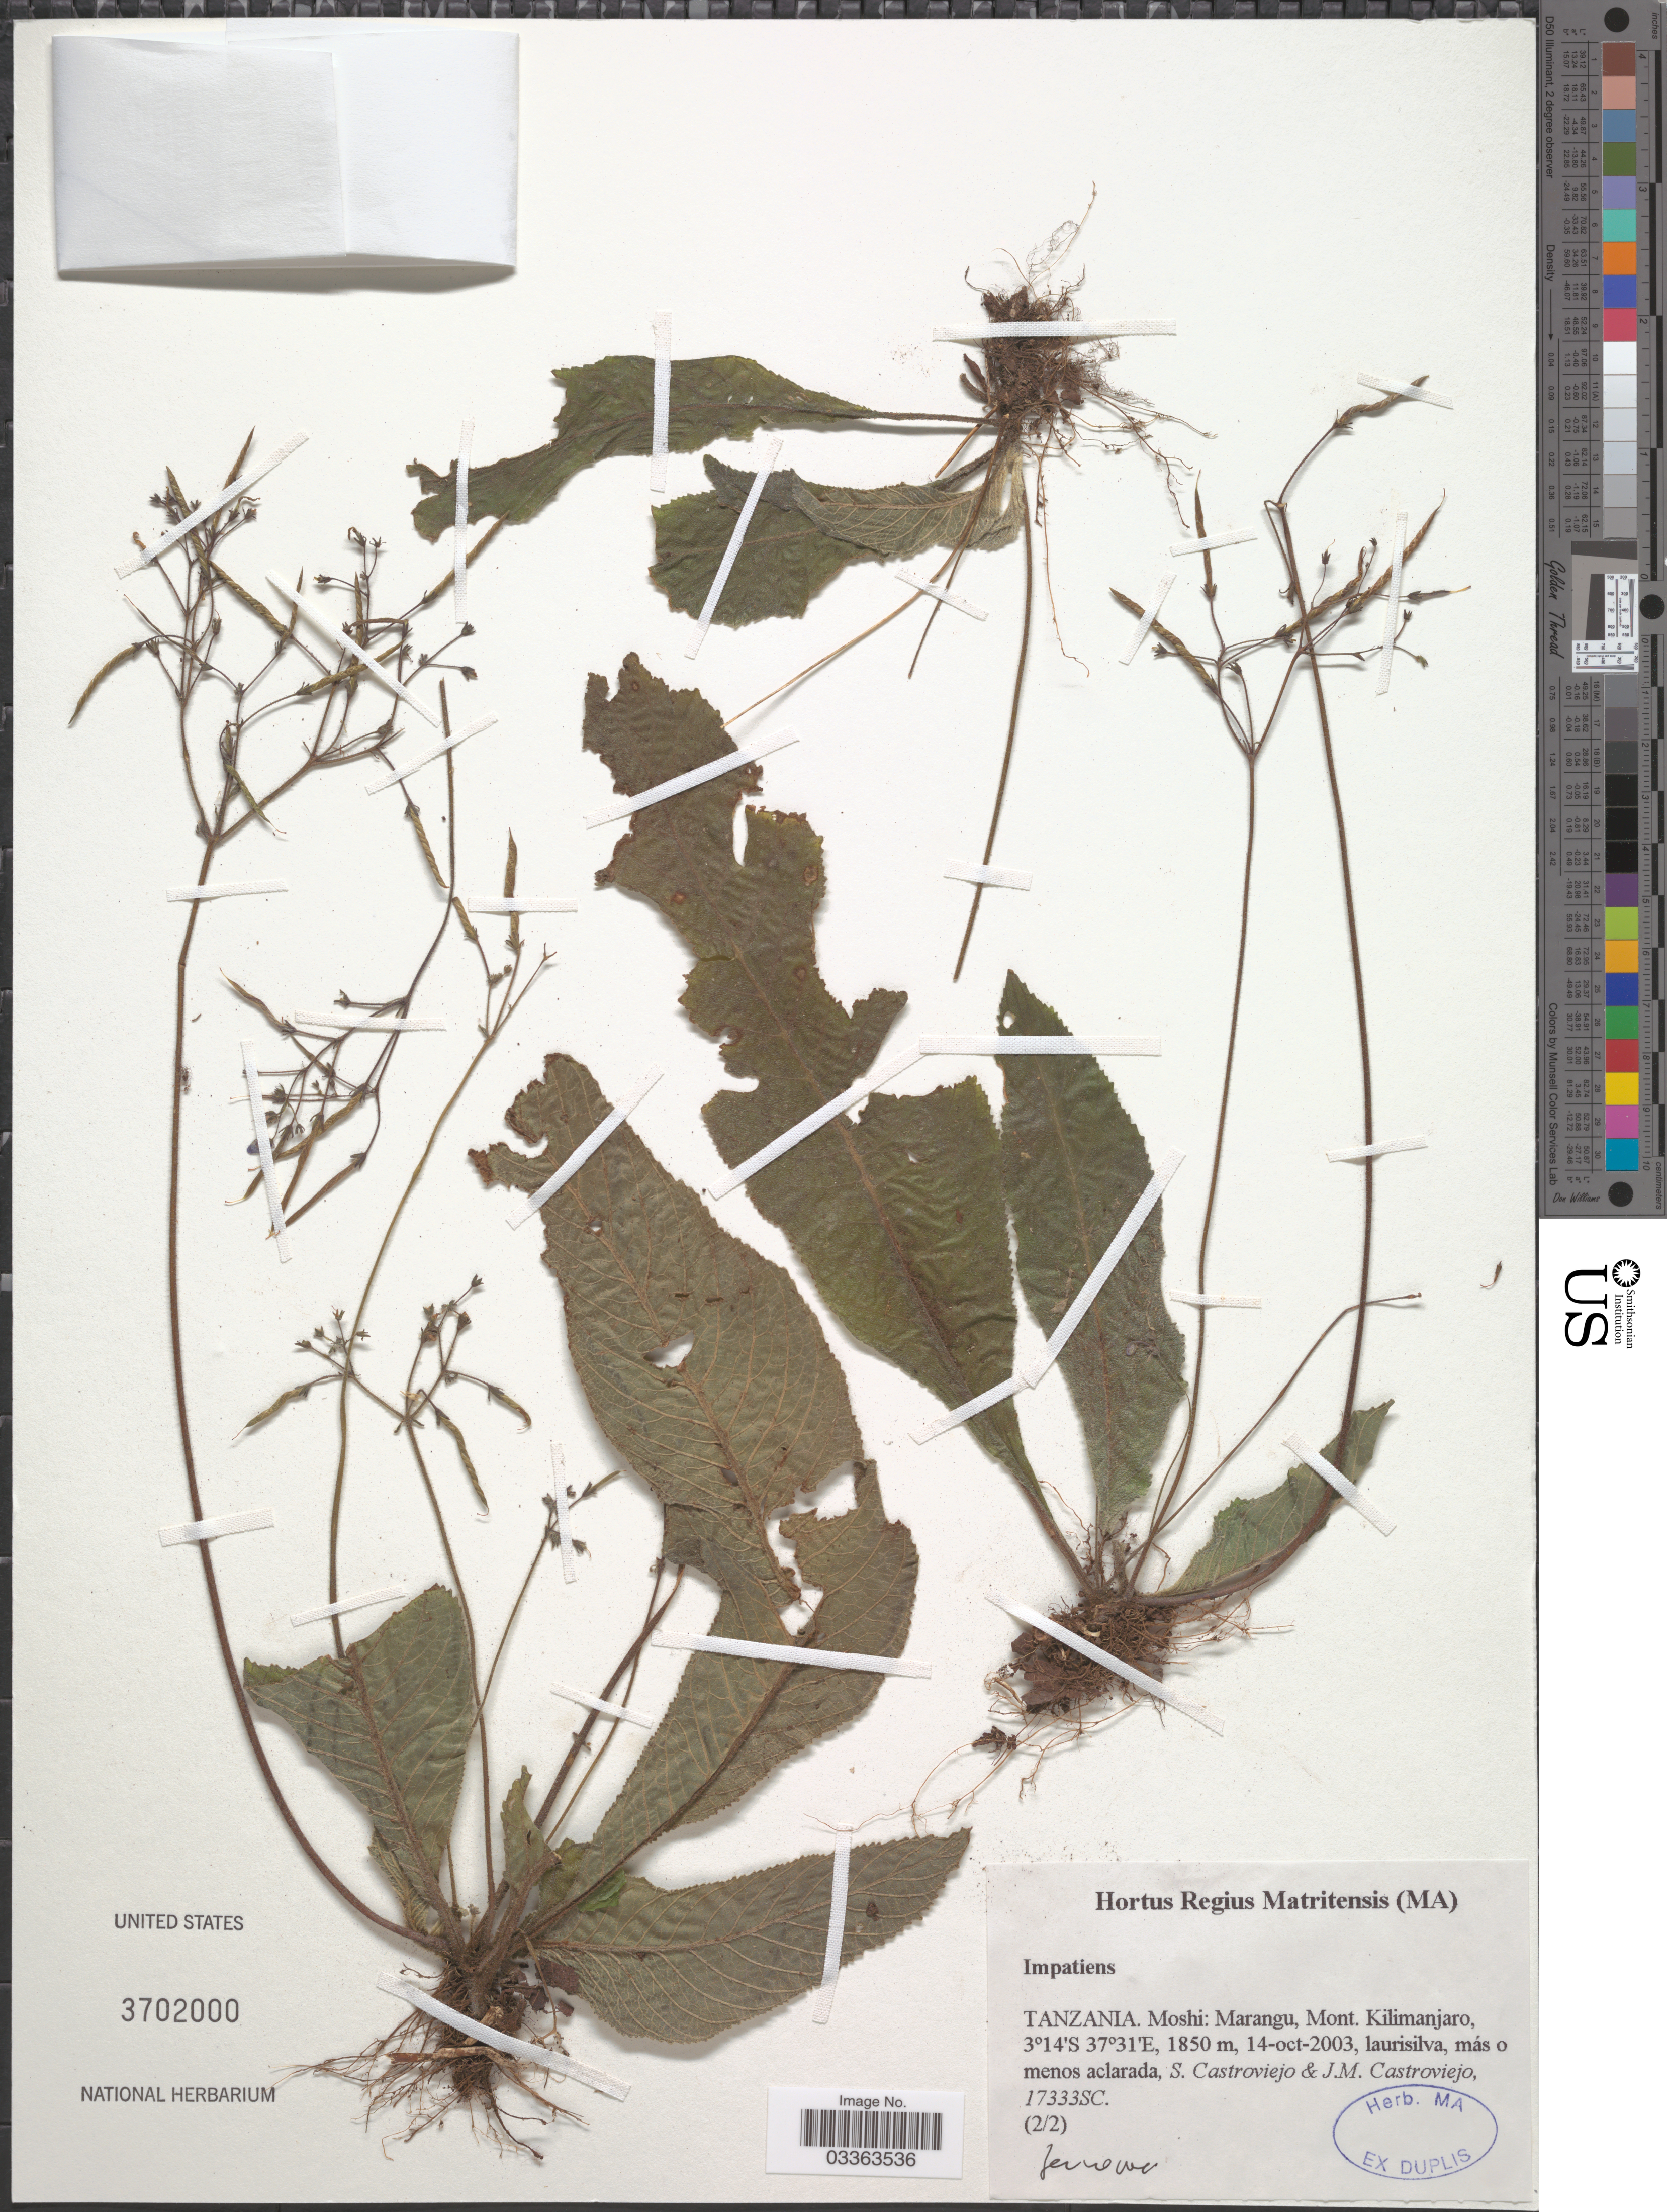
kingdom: Plantae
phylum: Tracheophyta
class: Magnoliopsida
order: Ericales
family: Balsaminaceae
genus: Impatiens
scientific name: Impatiens sp.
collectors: S. Castroviejo & J. Castroviejo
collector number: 17333SC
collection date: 2003-10-14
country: Tanzania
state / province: Kilimanjaro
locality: Moshi: Marangu, Mont. Kilimanjaro.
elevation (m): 1850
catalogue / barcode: US 3702000